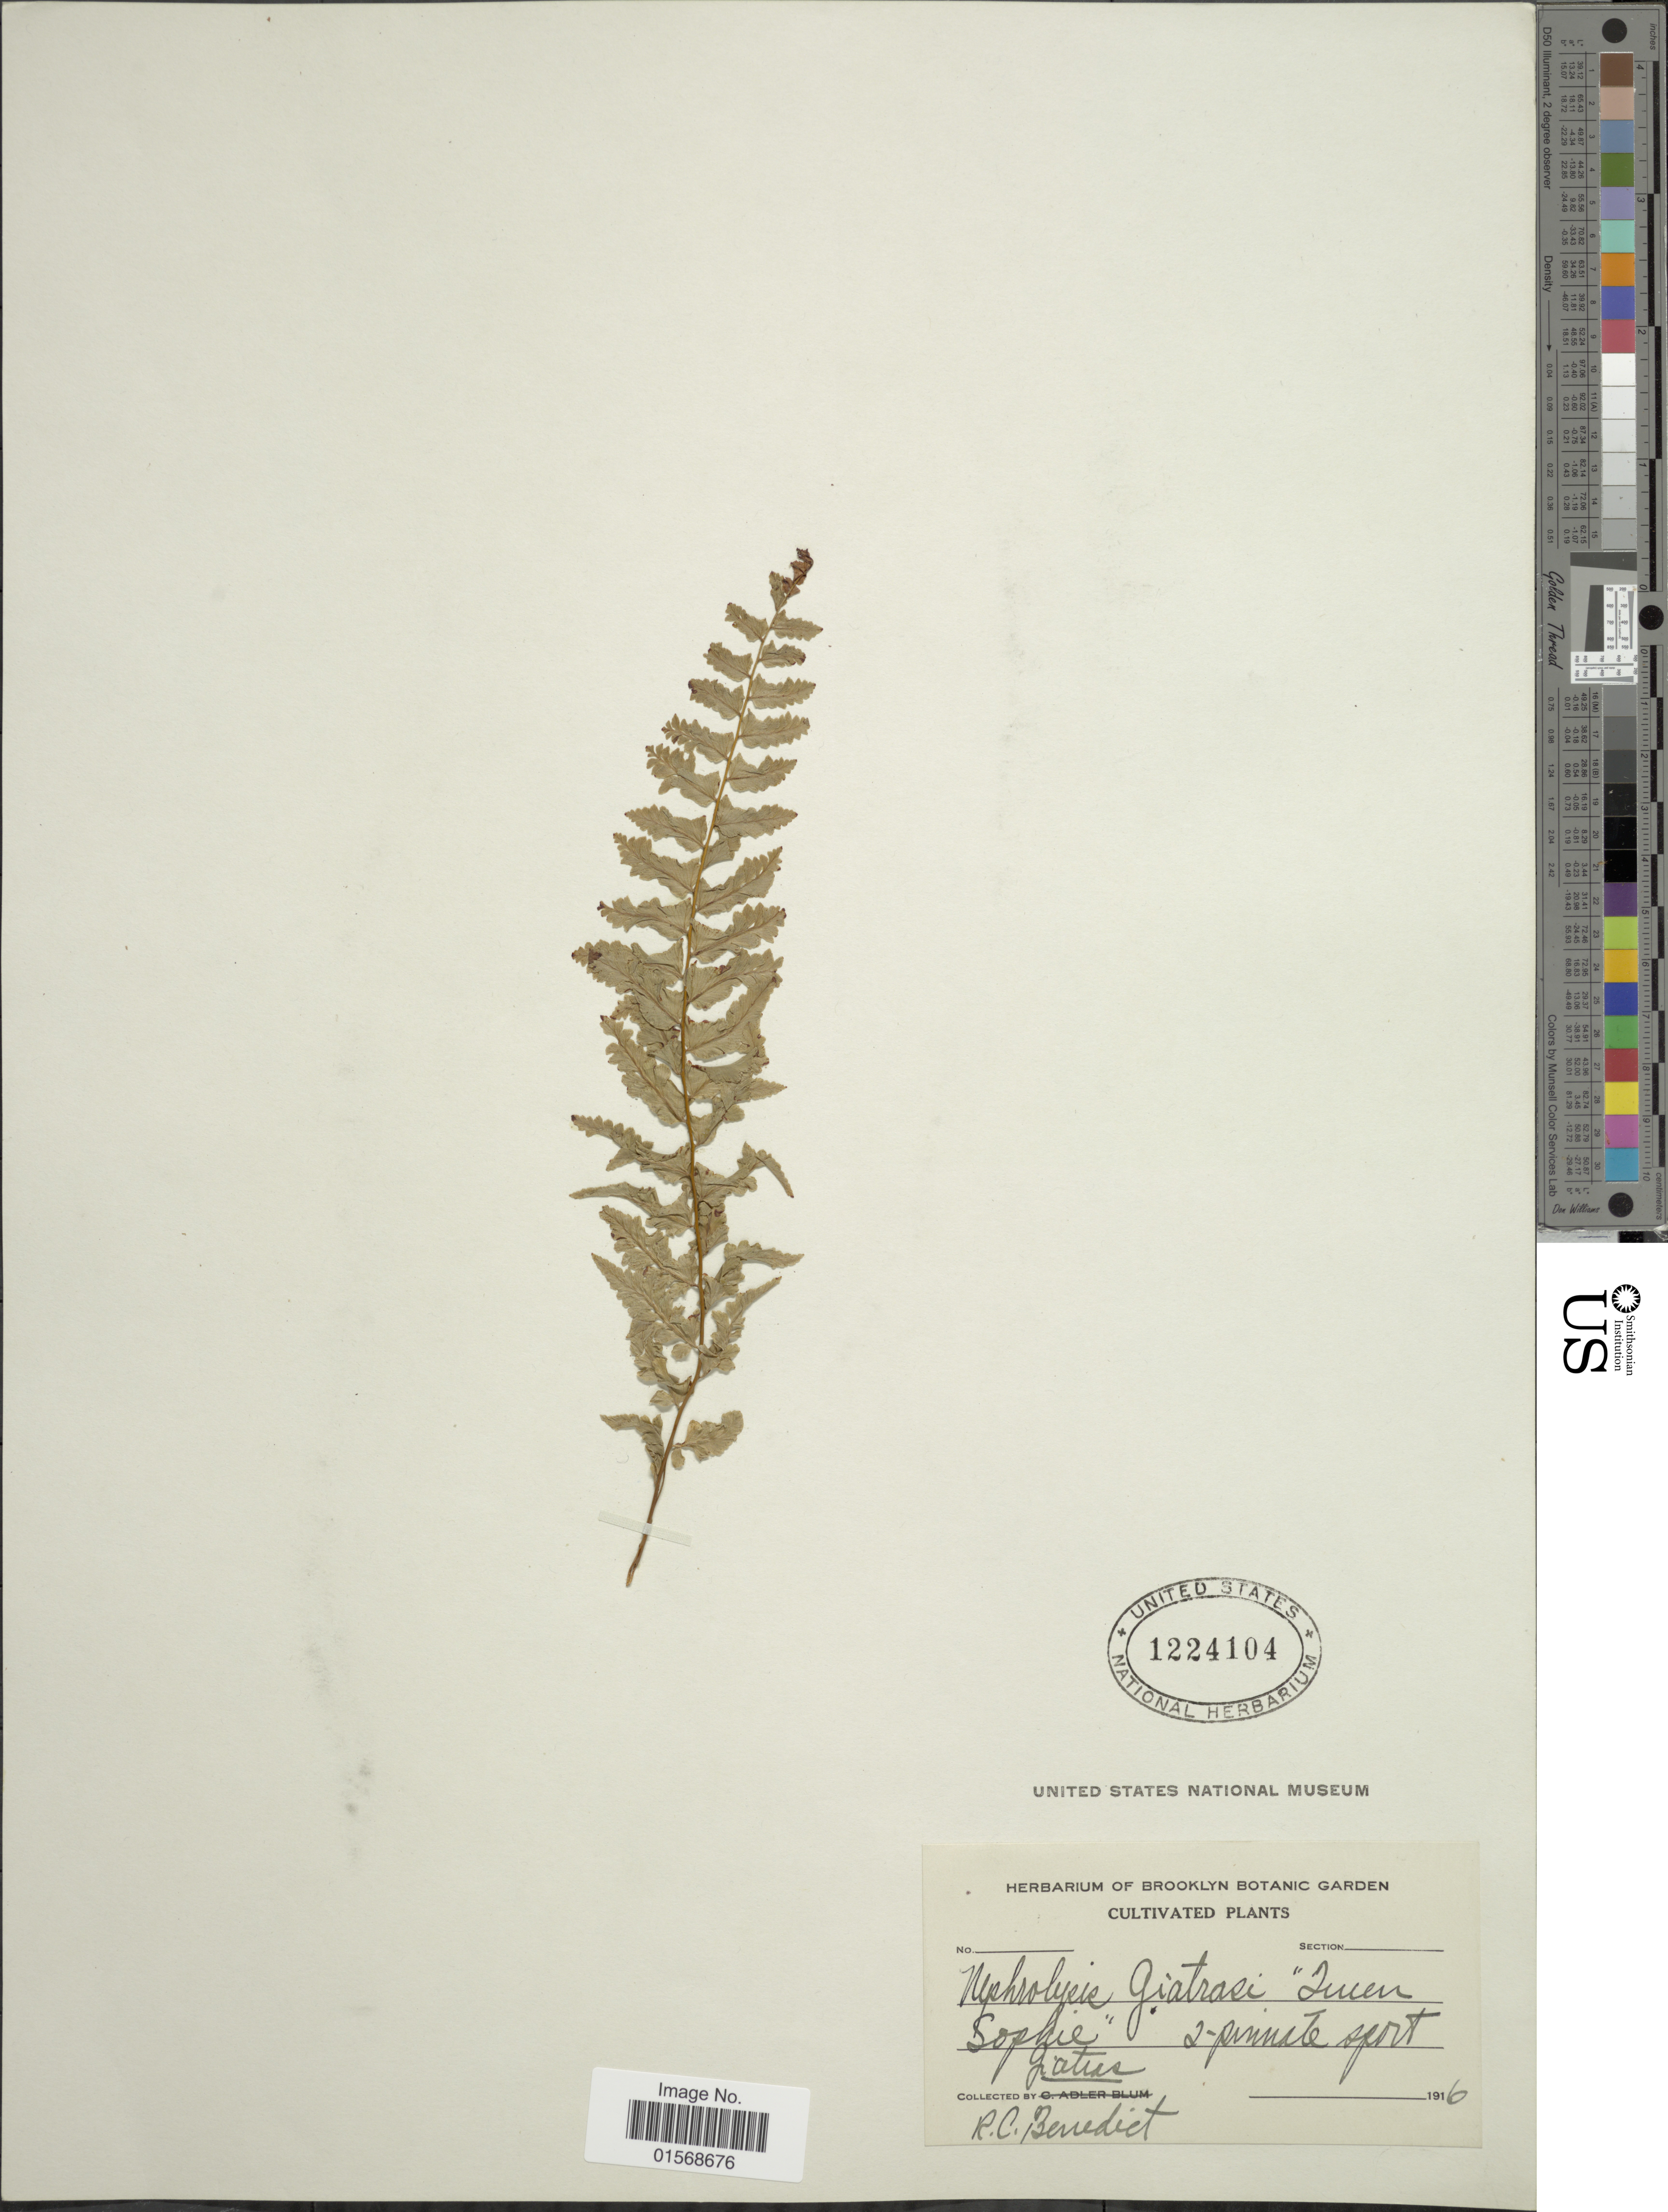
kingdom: Plantae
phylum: Tracheophyta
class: Polypodiopsida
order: Polypodiales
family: Nephrolepidaceae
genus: Nephrolepis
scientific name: Nephrolepis 'Queen Sophie'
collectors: R. C. Benedict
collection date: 1916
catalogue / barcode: US 1224104